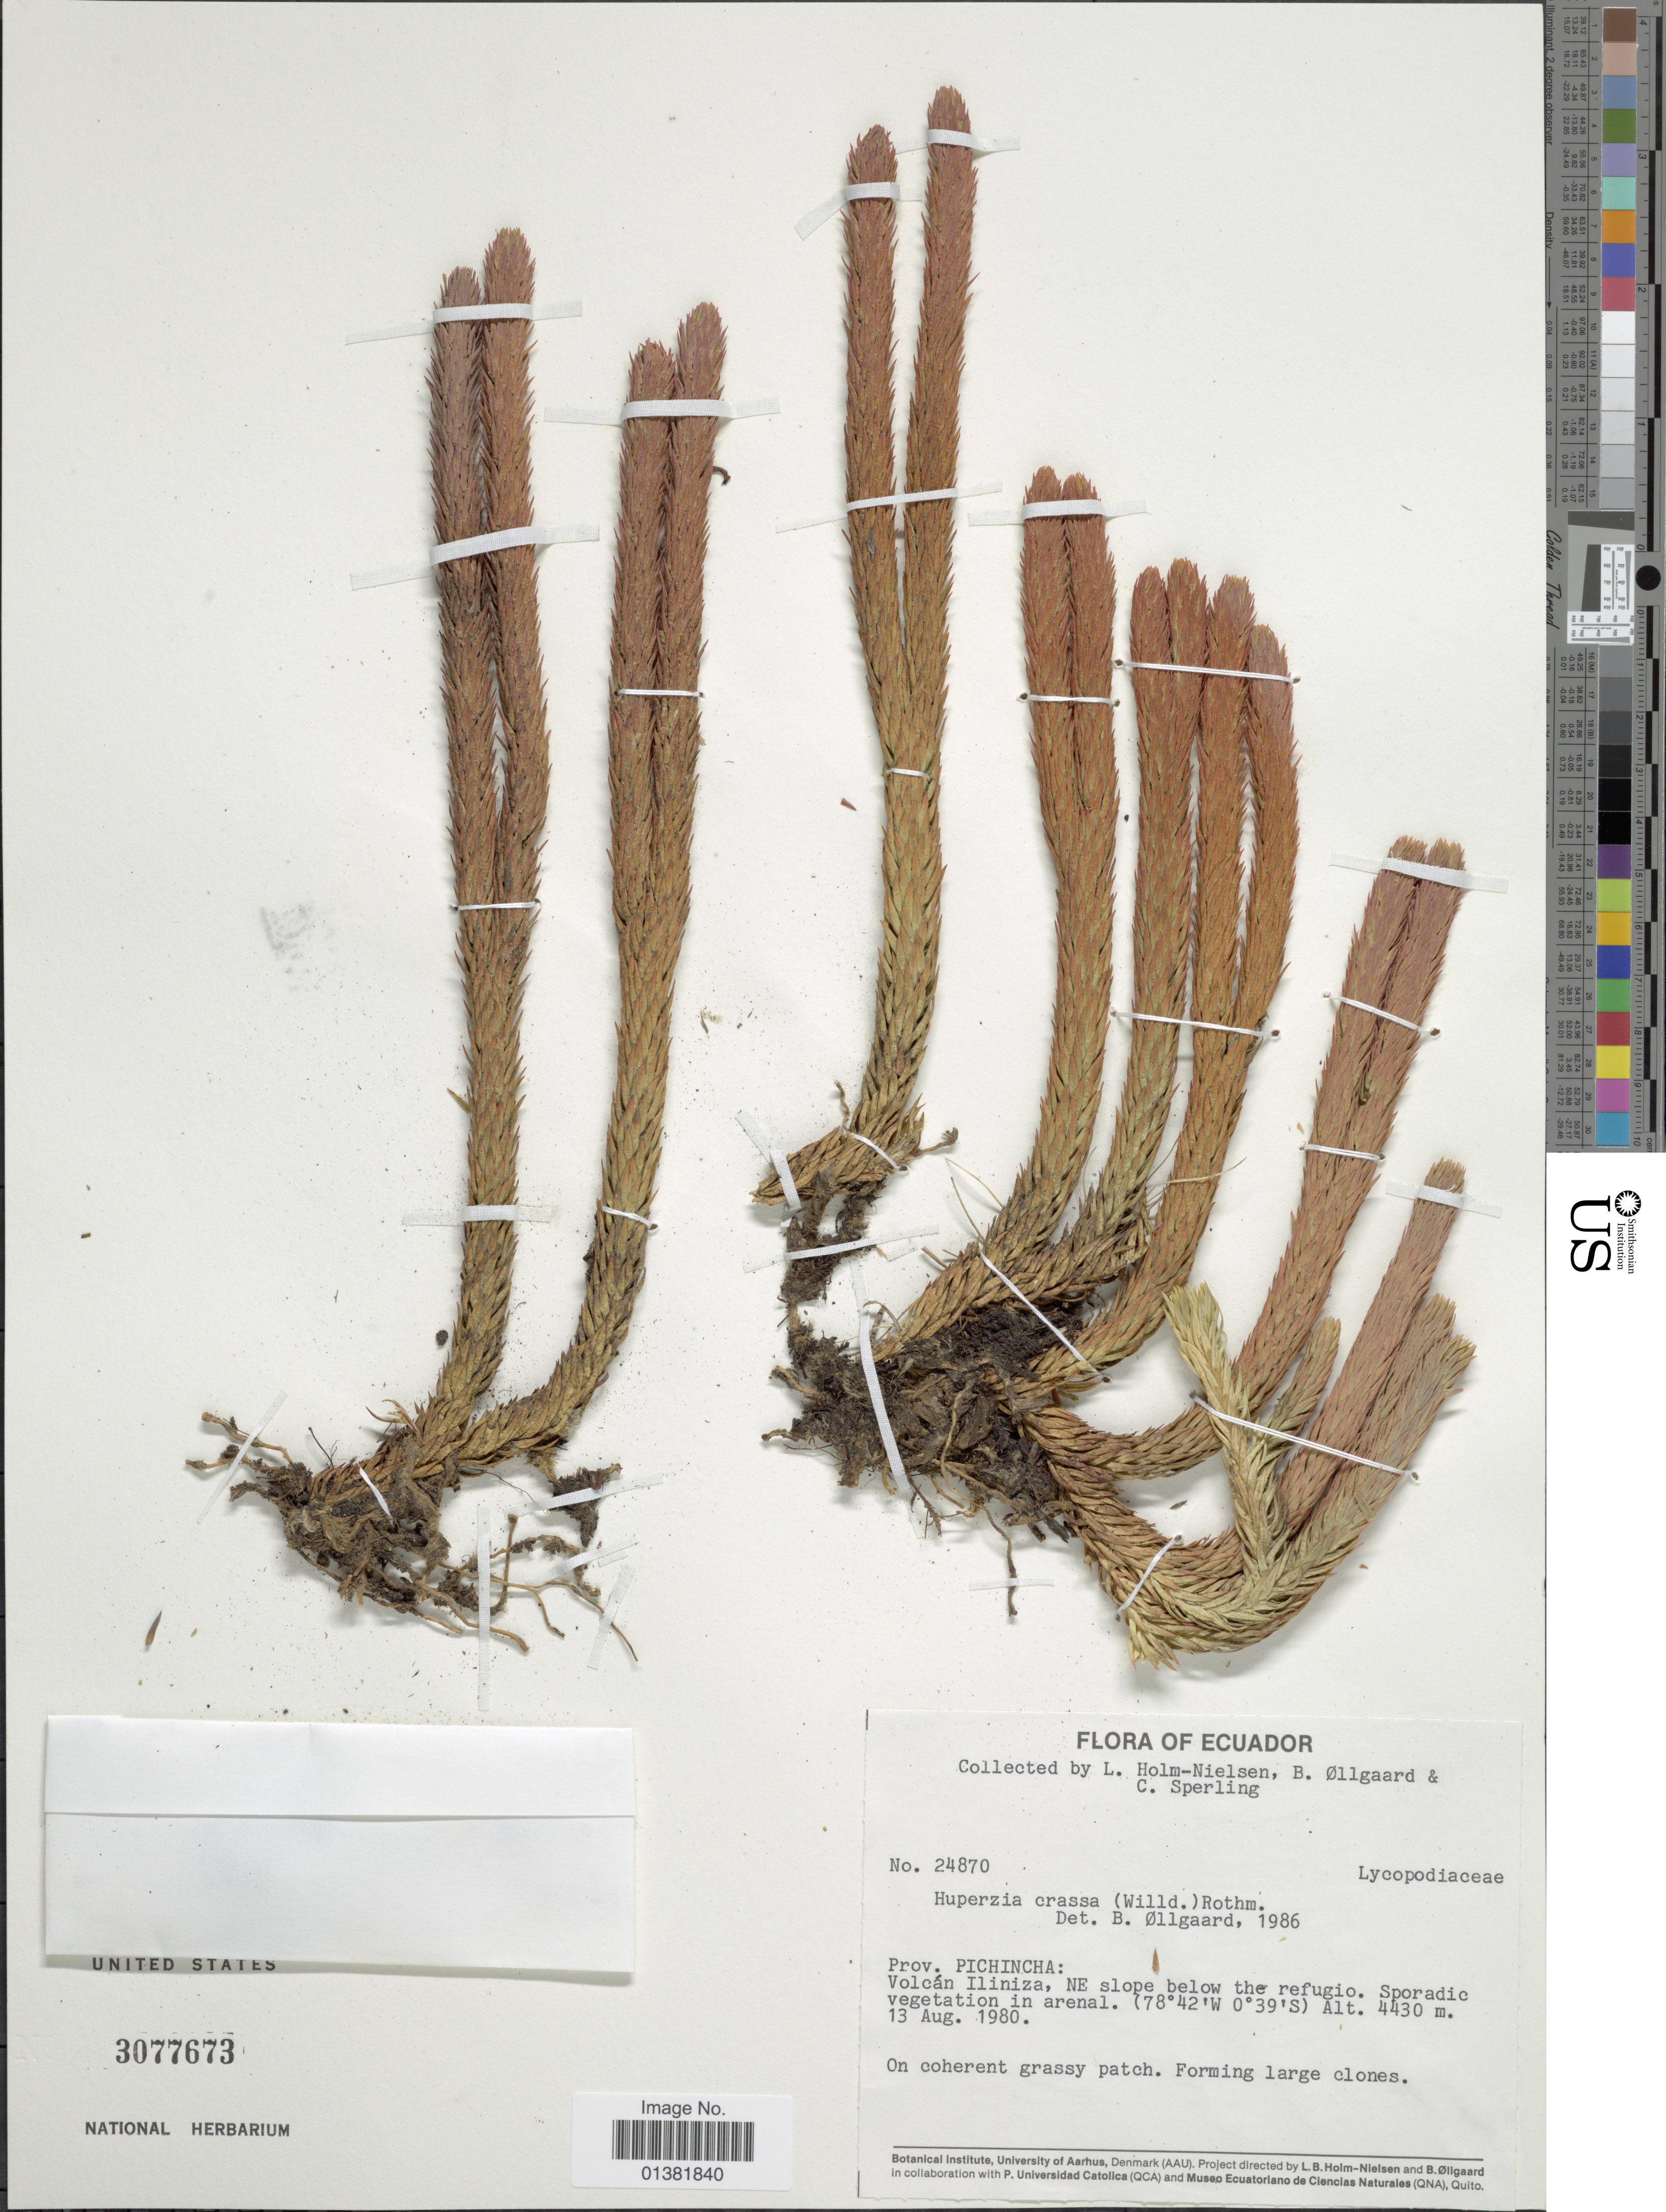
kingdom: Plantae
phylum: Tracheophyta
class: Lycopodiopsida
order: Lycopodiales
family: Lycopodiaceae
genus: Phlegmariurus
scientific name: Phlegmariurus crassus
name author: (Humb. & Bonpl. ex Willd.) B. Øllg.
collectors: L. B. Holm-Nielsen, B. Øllgaard & C. Sperling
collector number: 24870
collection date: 1980-08-13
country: Ecuador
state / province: Pichincha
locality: Volcán Iliniza, NE slope below the refugio. Sporadic vegetation in arenal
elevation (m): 4430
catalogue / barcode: US 3077673